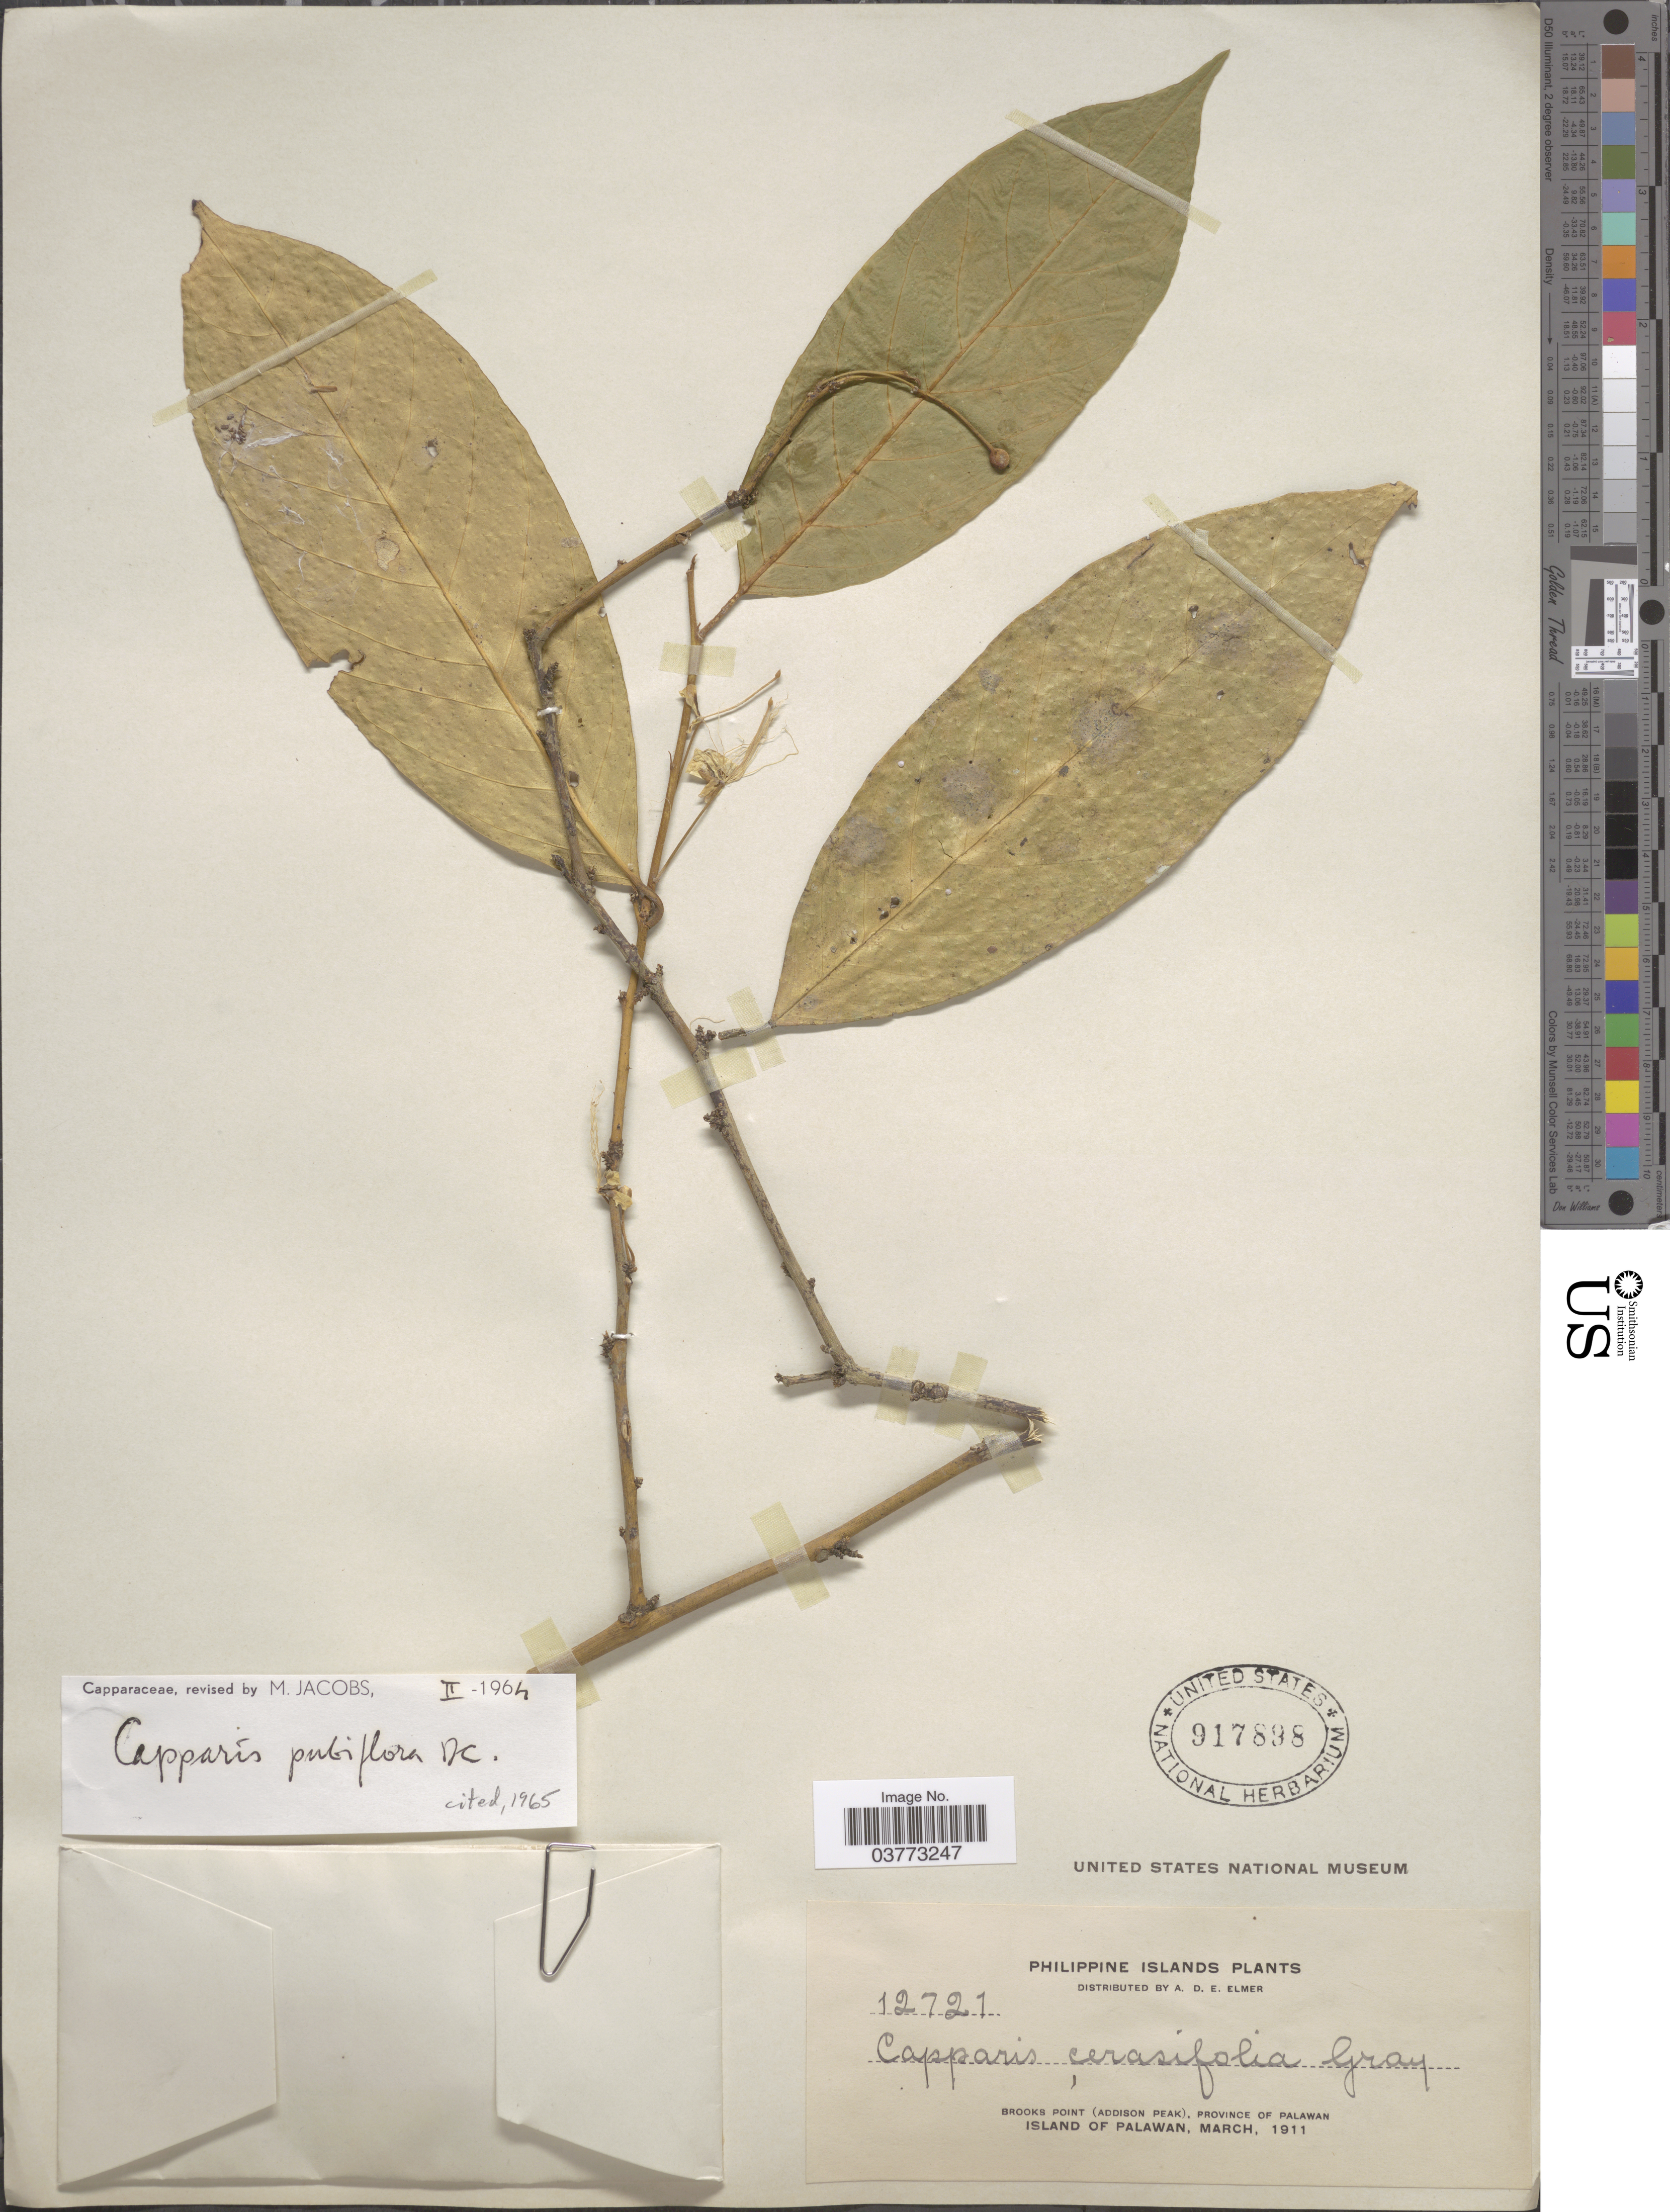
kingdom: Plantae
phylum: Tracheophyta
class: Magnoliopsida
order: Brassicales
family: Capparaceae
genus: Capparis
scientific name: Capparis pubiflora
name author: DC.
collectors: A. D. E. Elmer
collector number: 12721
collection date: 1911-03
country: Philippines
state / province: Mimaropa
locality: Philippine Islands. Brooks Point (Addison Peak), Province of Palawan. Island of Palawan.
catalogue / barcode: US 917898